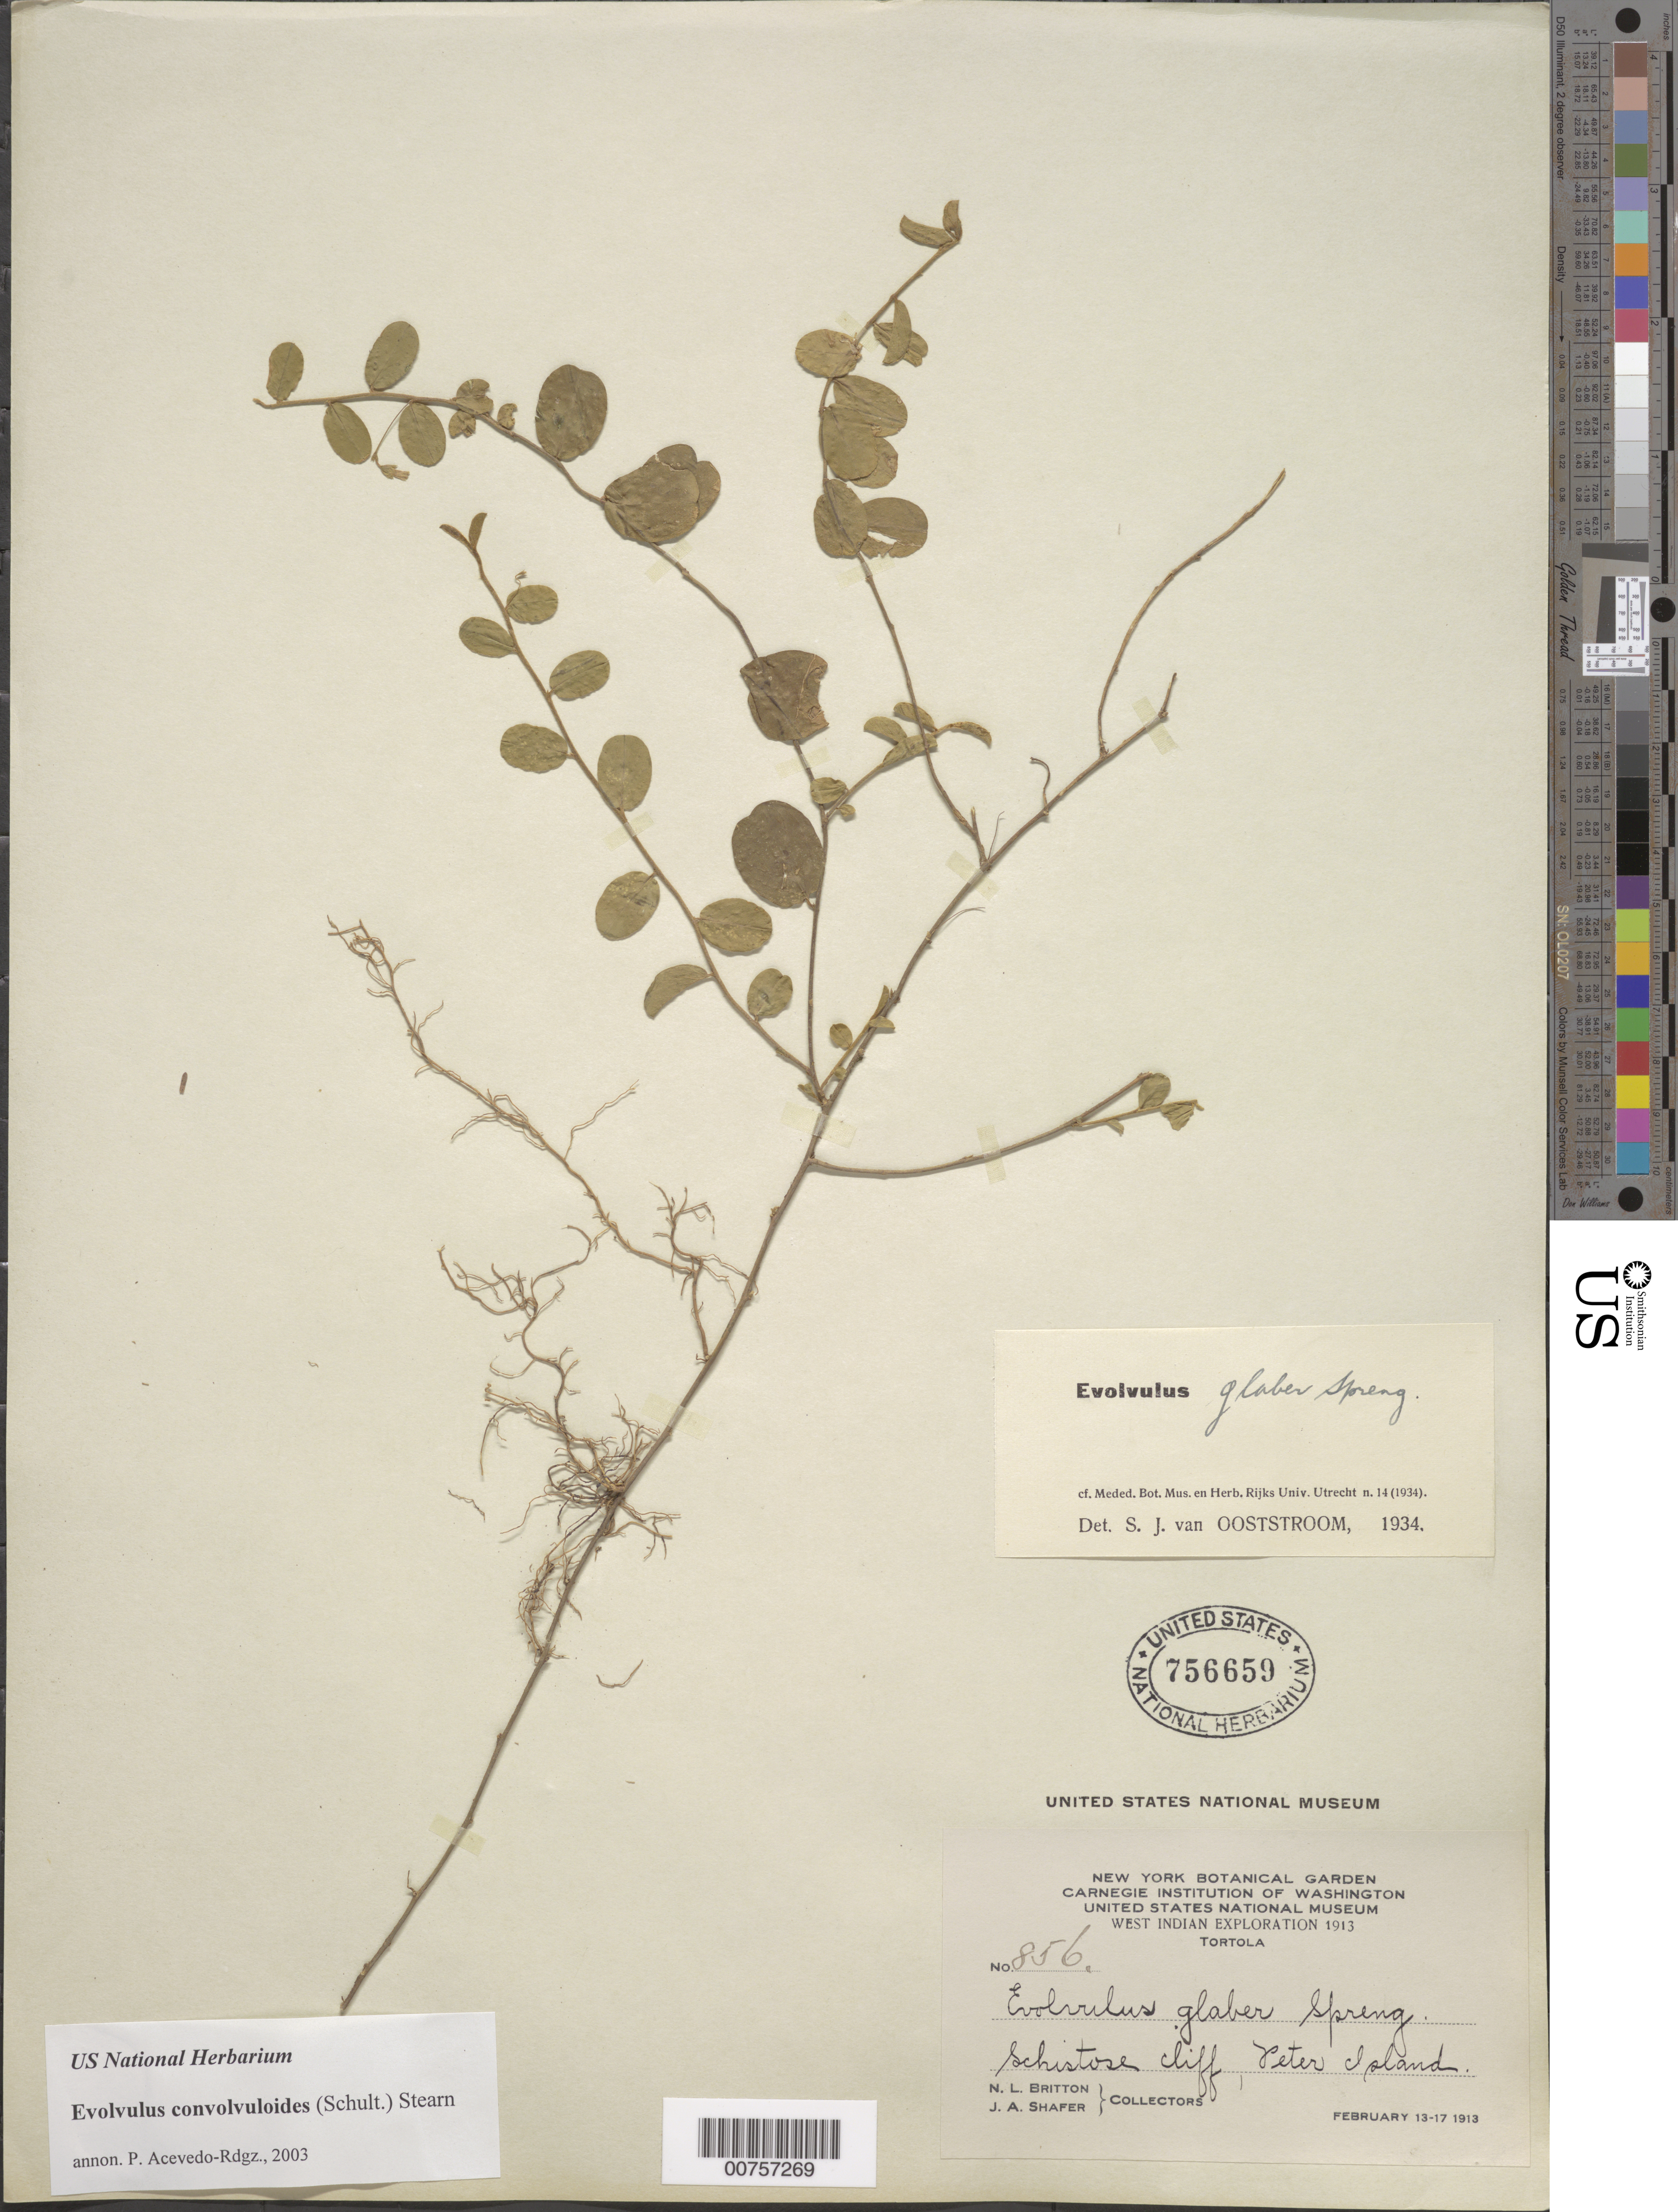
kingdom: Plantae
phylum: Tracheophyta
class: Magnoliopsida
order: Solanales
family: Convolvulaceae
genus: Evolvulus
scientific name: Evolvulus convolvuloides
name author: (Willd. ex Schult.) Stearn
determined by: Acevedo-Rodríguez, P., (BOT), Smithsonian Institution - National Museum of Natural History (UNITED STATES)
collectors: N. Britton & J. A. Shafer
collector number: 856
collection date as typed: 13 Feb 1913 to 17 Feb 1913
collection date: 1913-02-13/1913-02-17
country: British Virgin Islands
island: Tortola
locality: Peter Island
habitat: Schistose Cliff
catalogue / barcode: US 756659